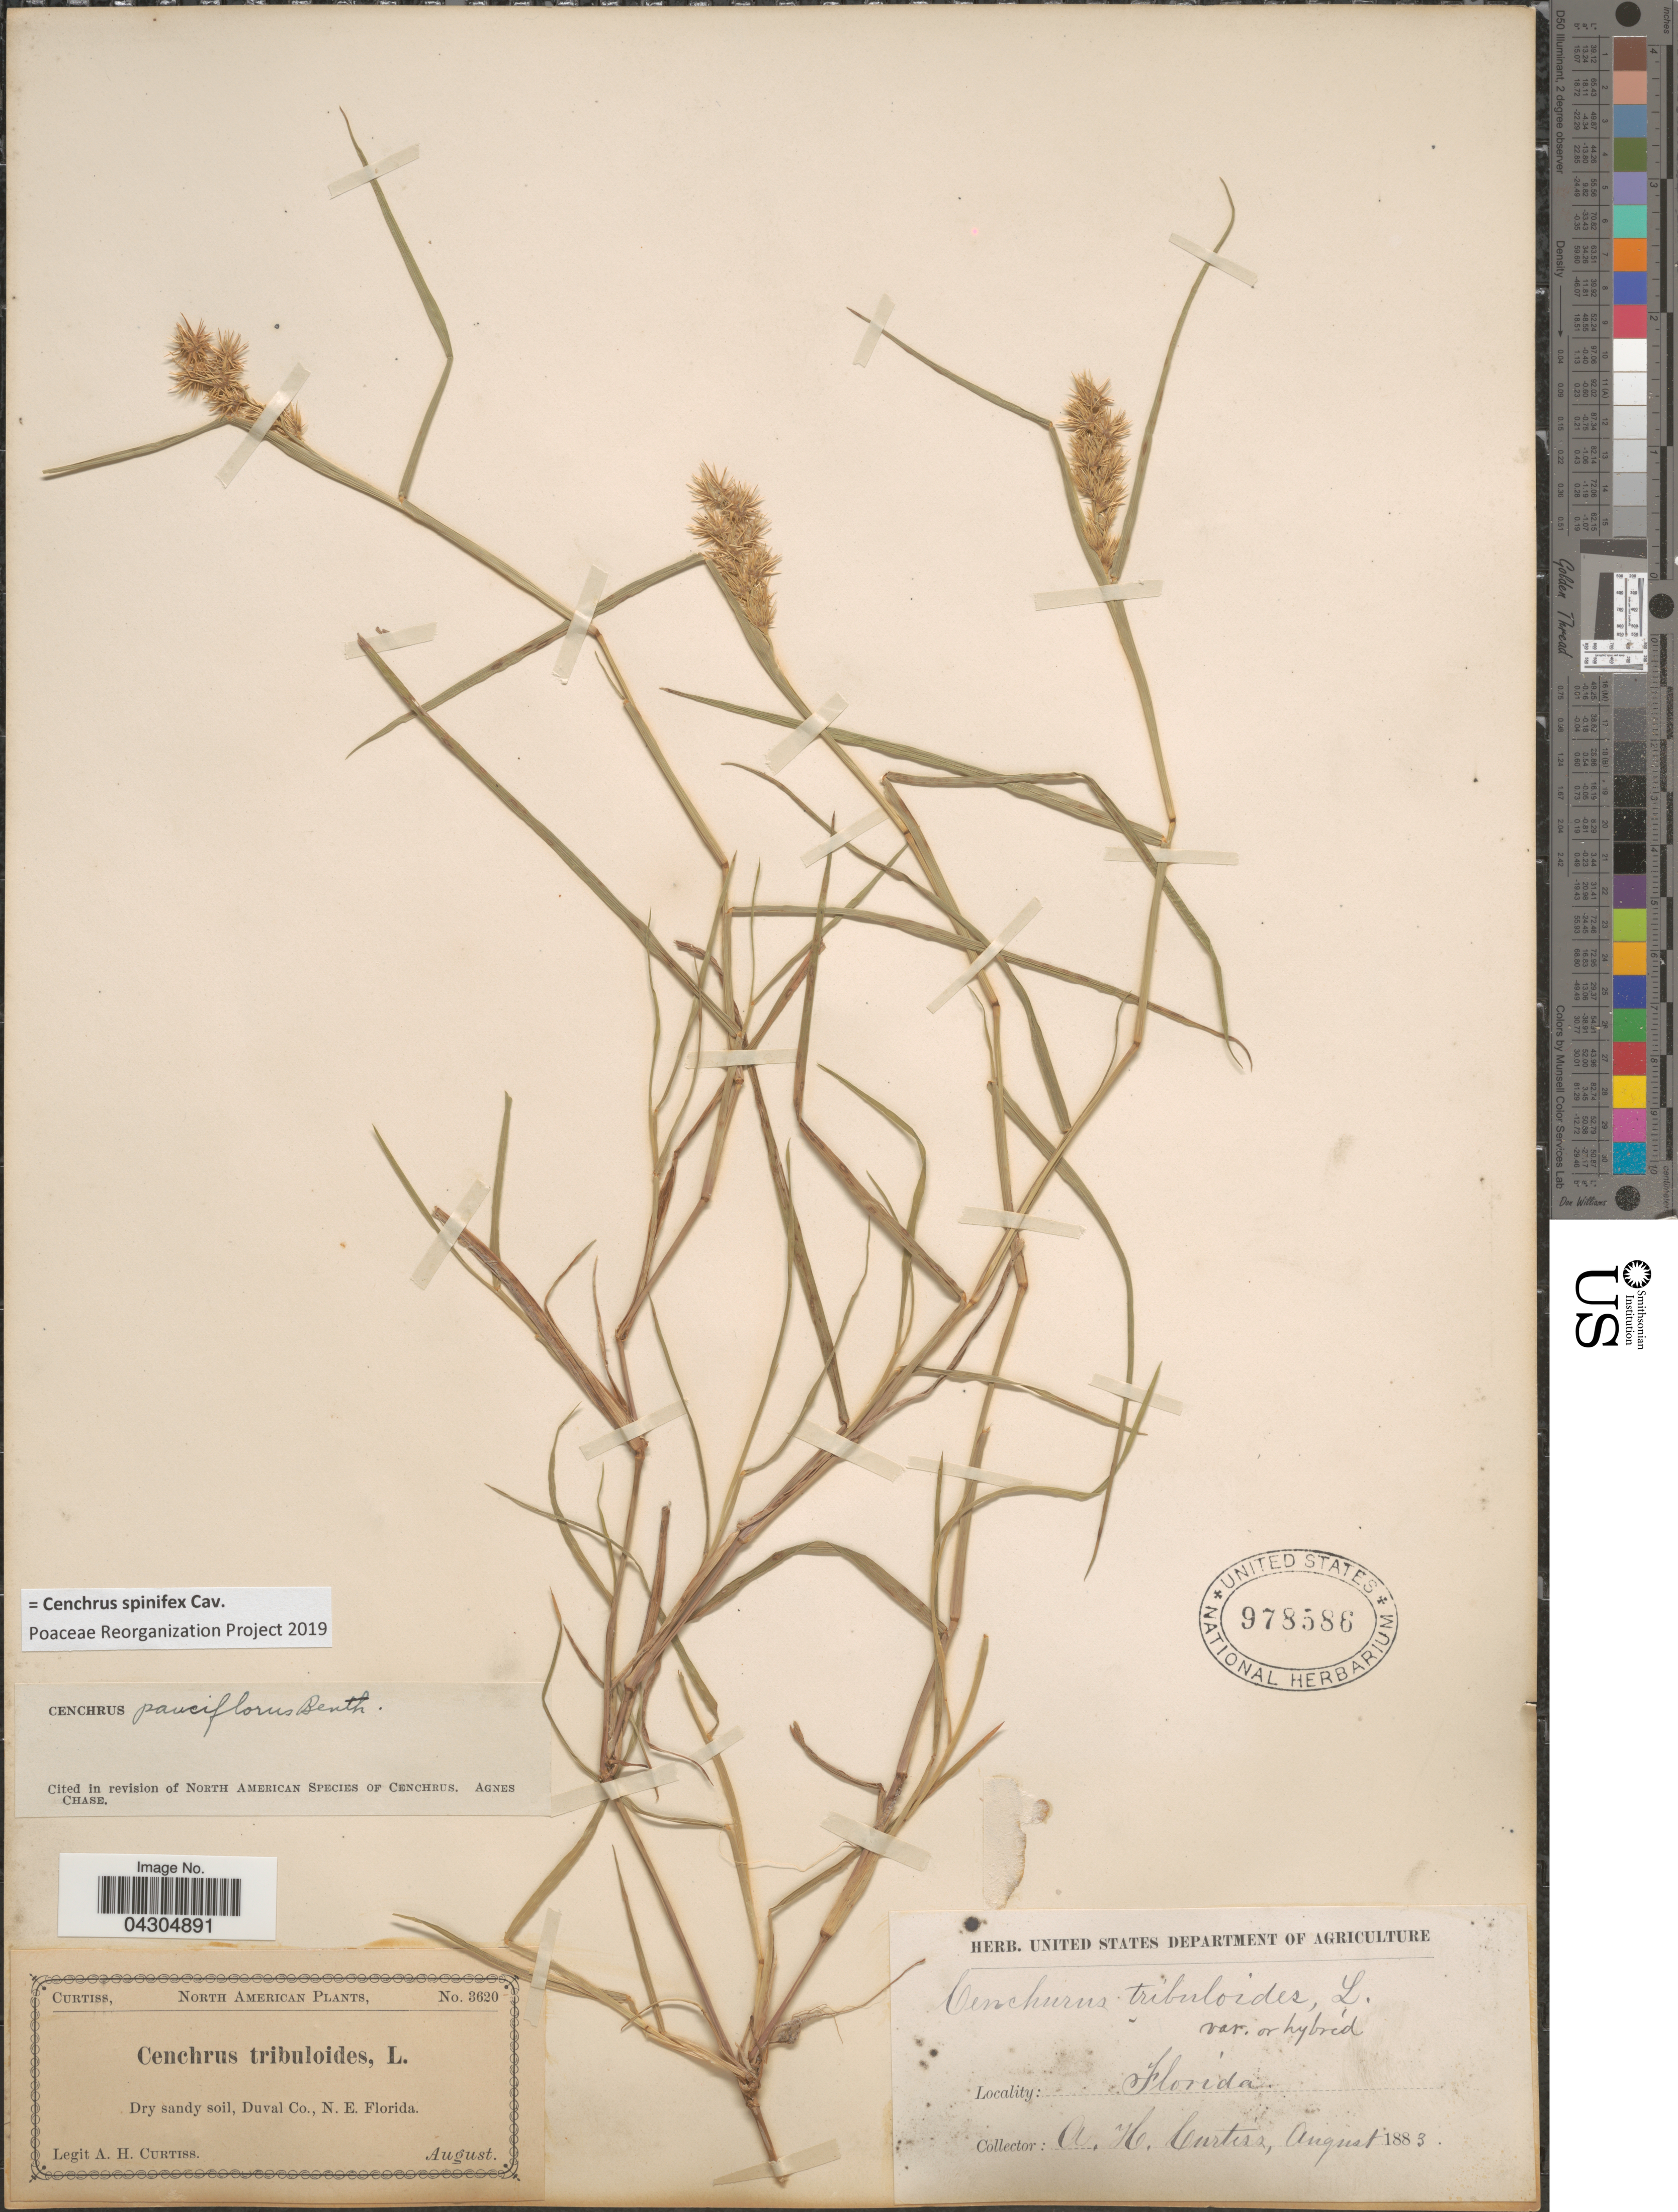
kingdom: Plantae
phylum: Tracheophyta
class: Liliopsida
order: Poales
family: Poaceae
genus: Cenchrus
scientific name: Cenchrus spinifex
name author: Cav.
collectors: A. H. Curtiss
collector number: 3620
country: United States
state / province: Florida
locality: Dry sandy soil, Duval Co., N. E. Florida.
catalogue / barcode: US 978586